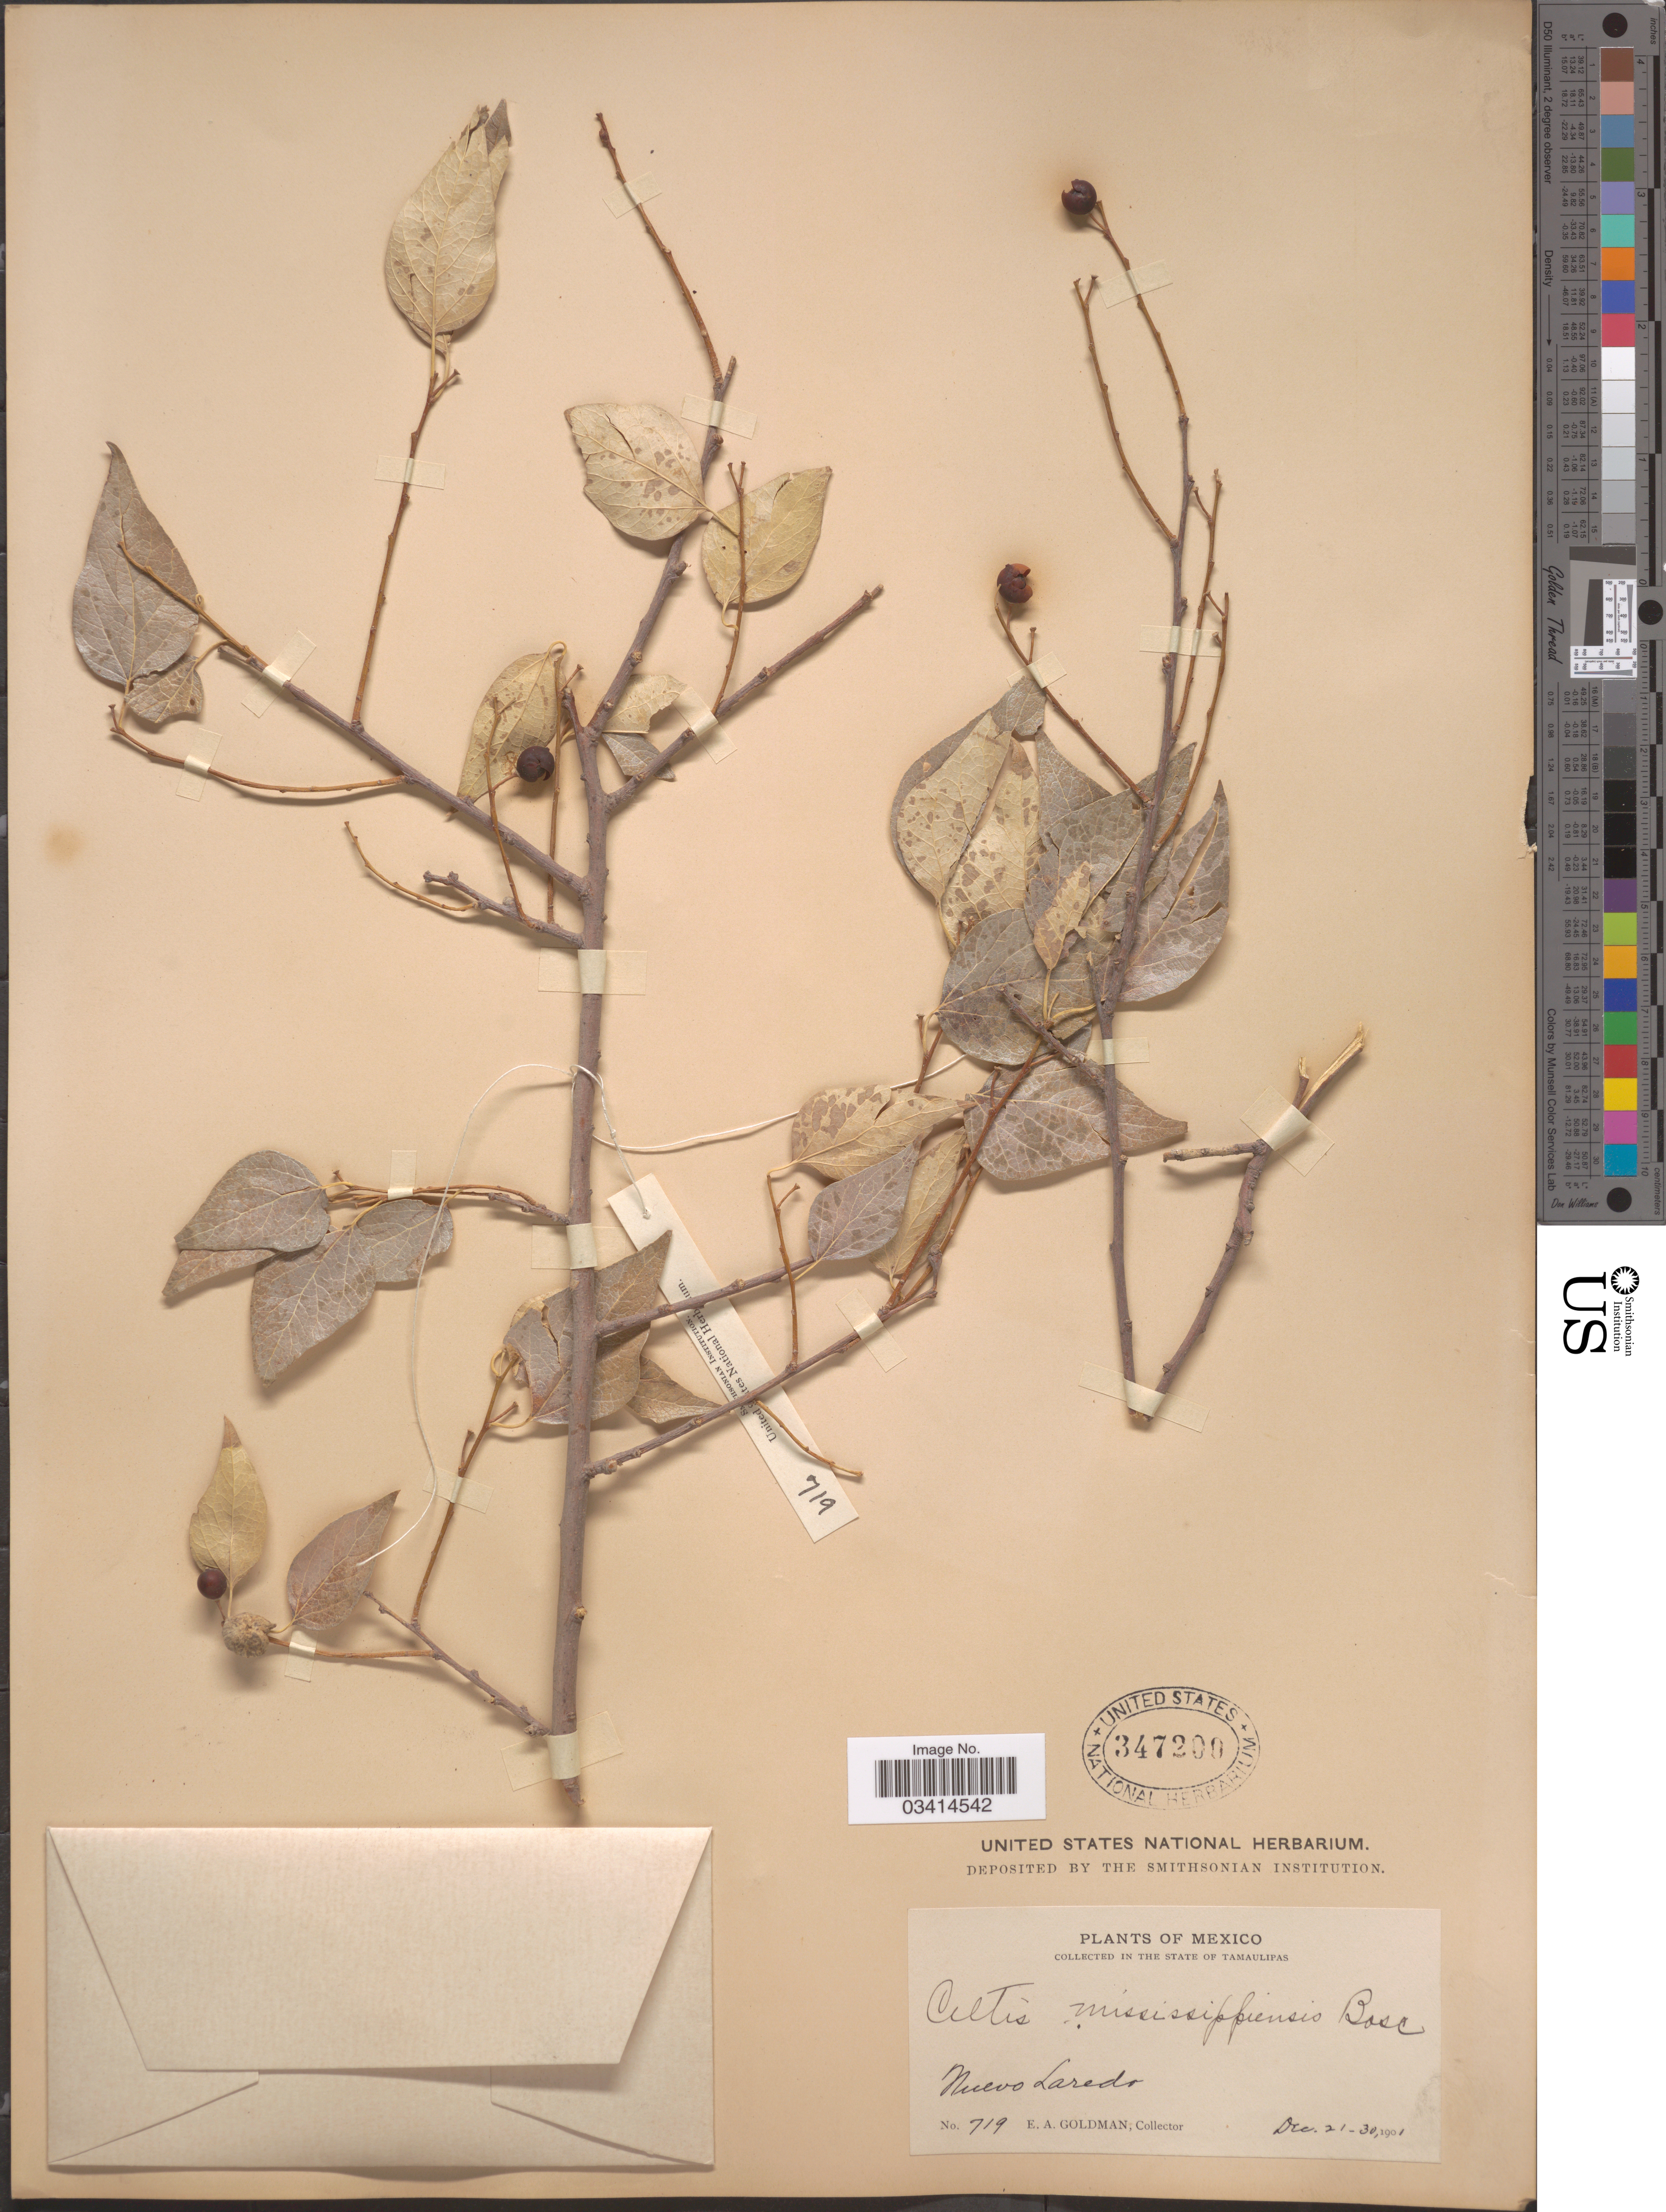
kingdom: Plantae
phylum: Tracheophyta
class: Magnoliopsida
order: Rosales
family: Cannabaceae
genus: Celtis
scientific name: Celtis laevigata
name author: Willd.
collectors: E. A. Goldman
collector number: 719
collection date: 1901-12-21/1901-12-30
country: Mexico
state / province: Tamaulipas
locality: Nuevo Laredo.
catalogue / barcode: US 347200